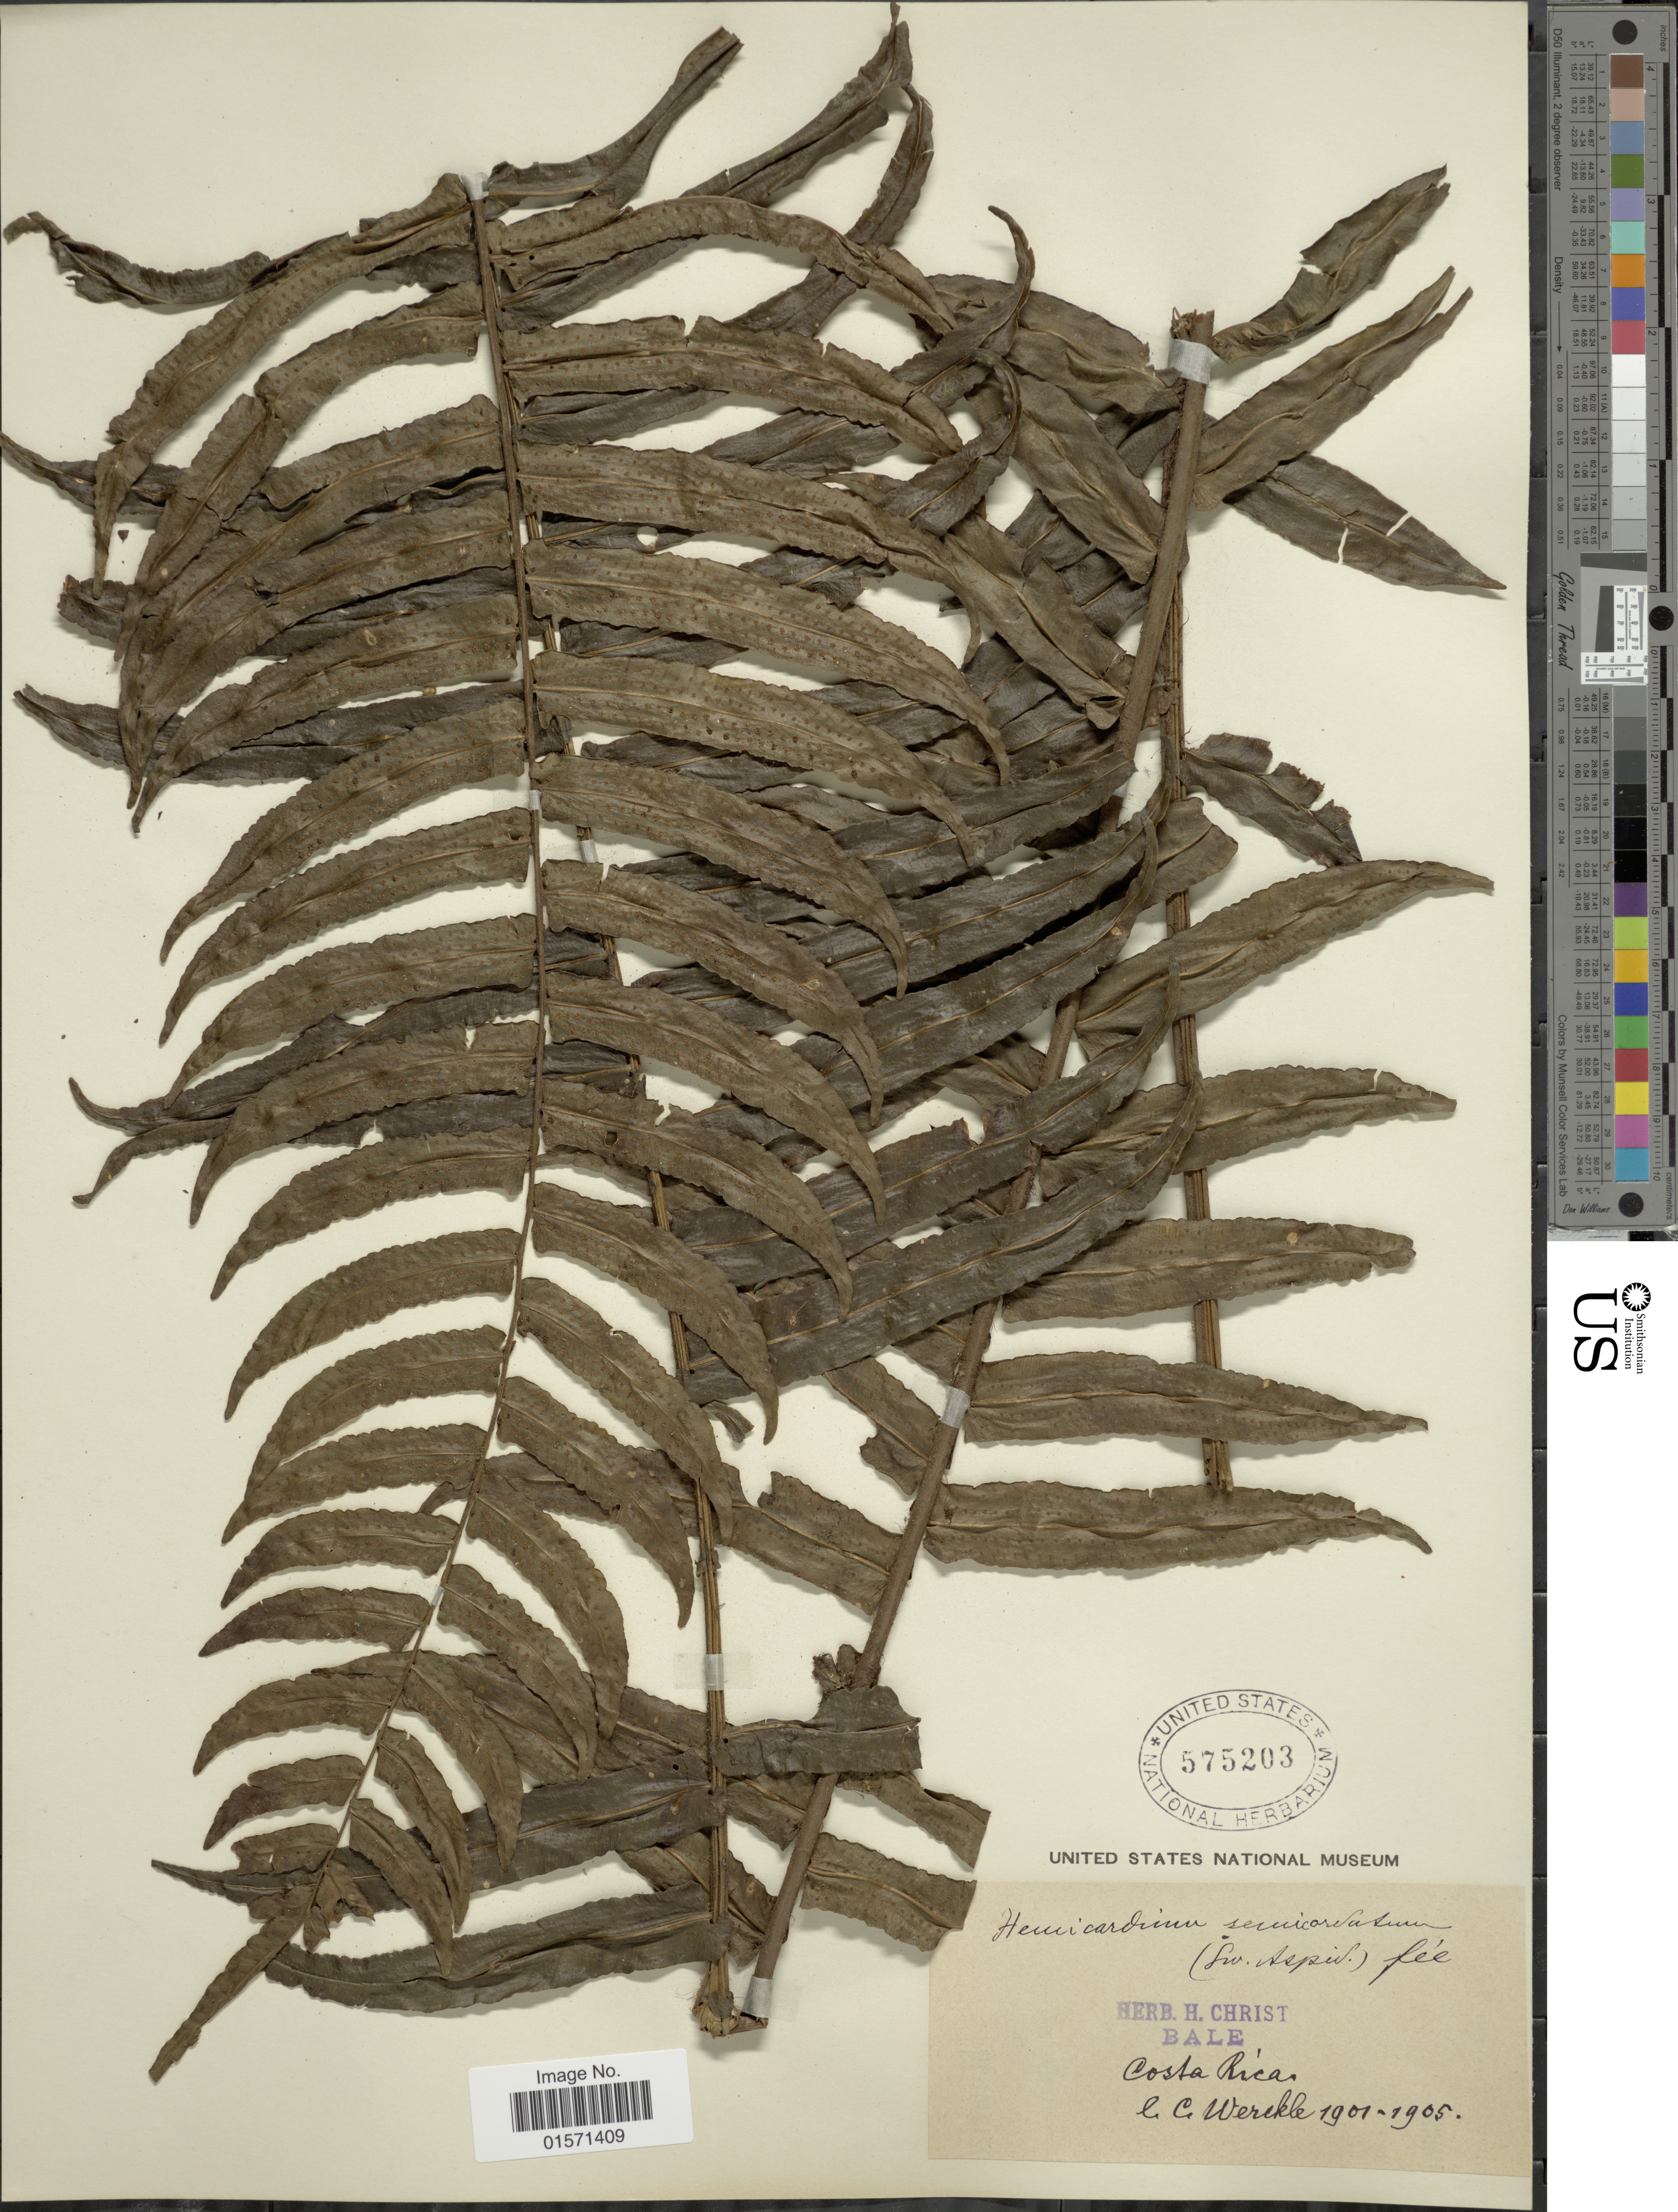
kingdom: Plantae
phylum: Tracheophyta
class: Polypodiopsida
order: Polypodiales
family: Lomariopsidaceae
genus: Cyclopeltis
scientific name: Cyclopeltis semicordata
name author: (Sw.) J. Sm.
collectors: C. C Wercklé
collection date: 1901/1905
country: Costa Rica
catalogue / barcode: US 575203